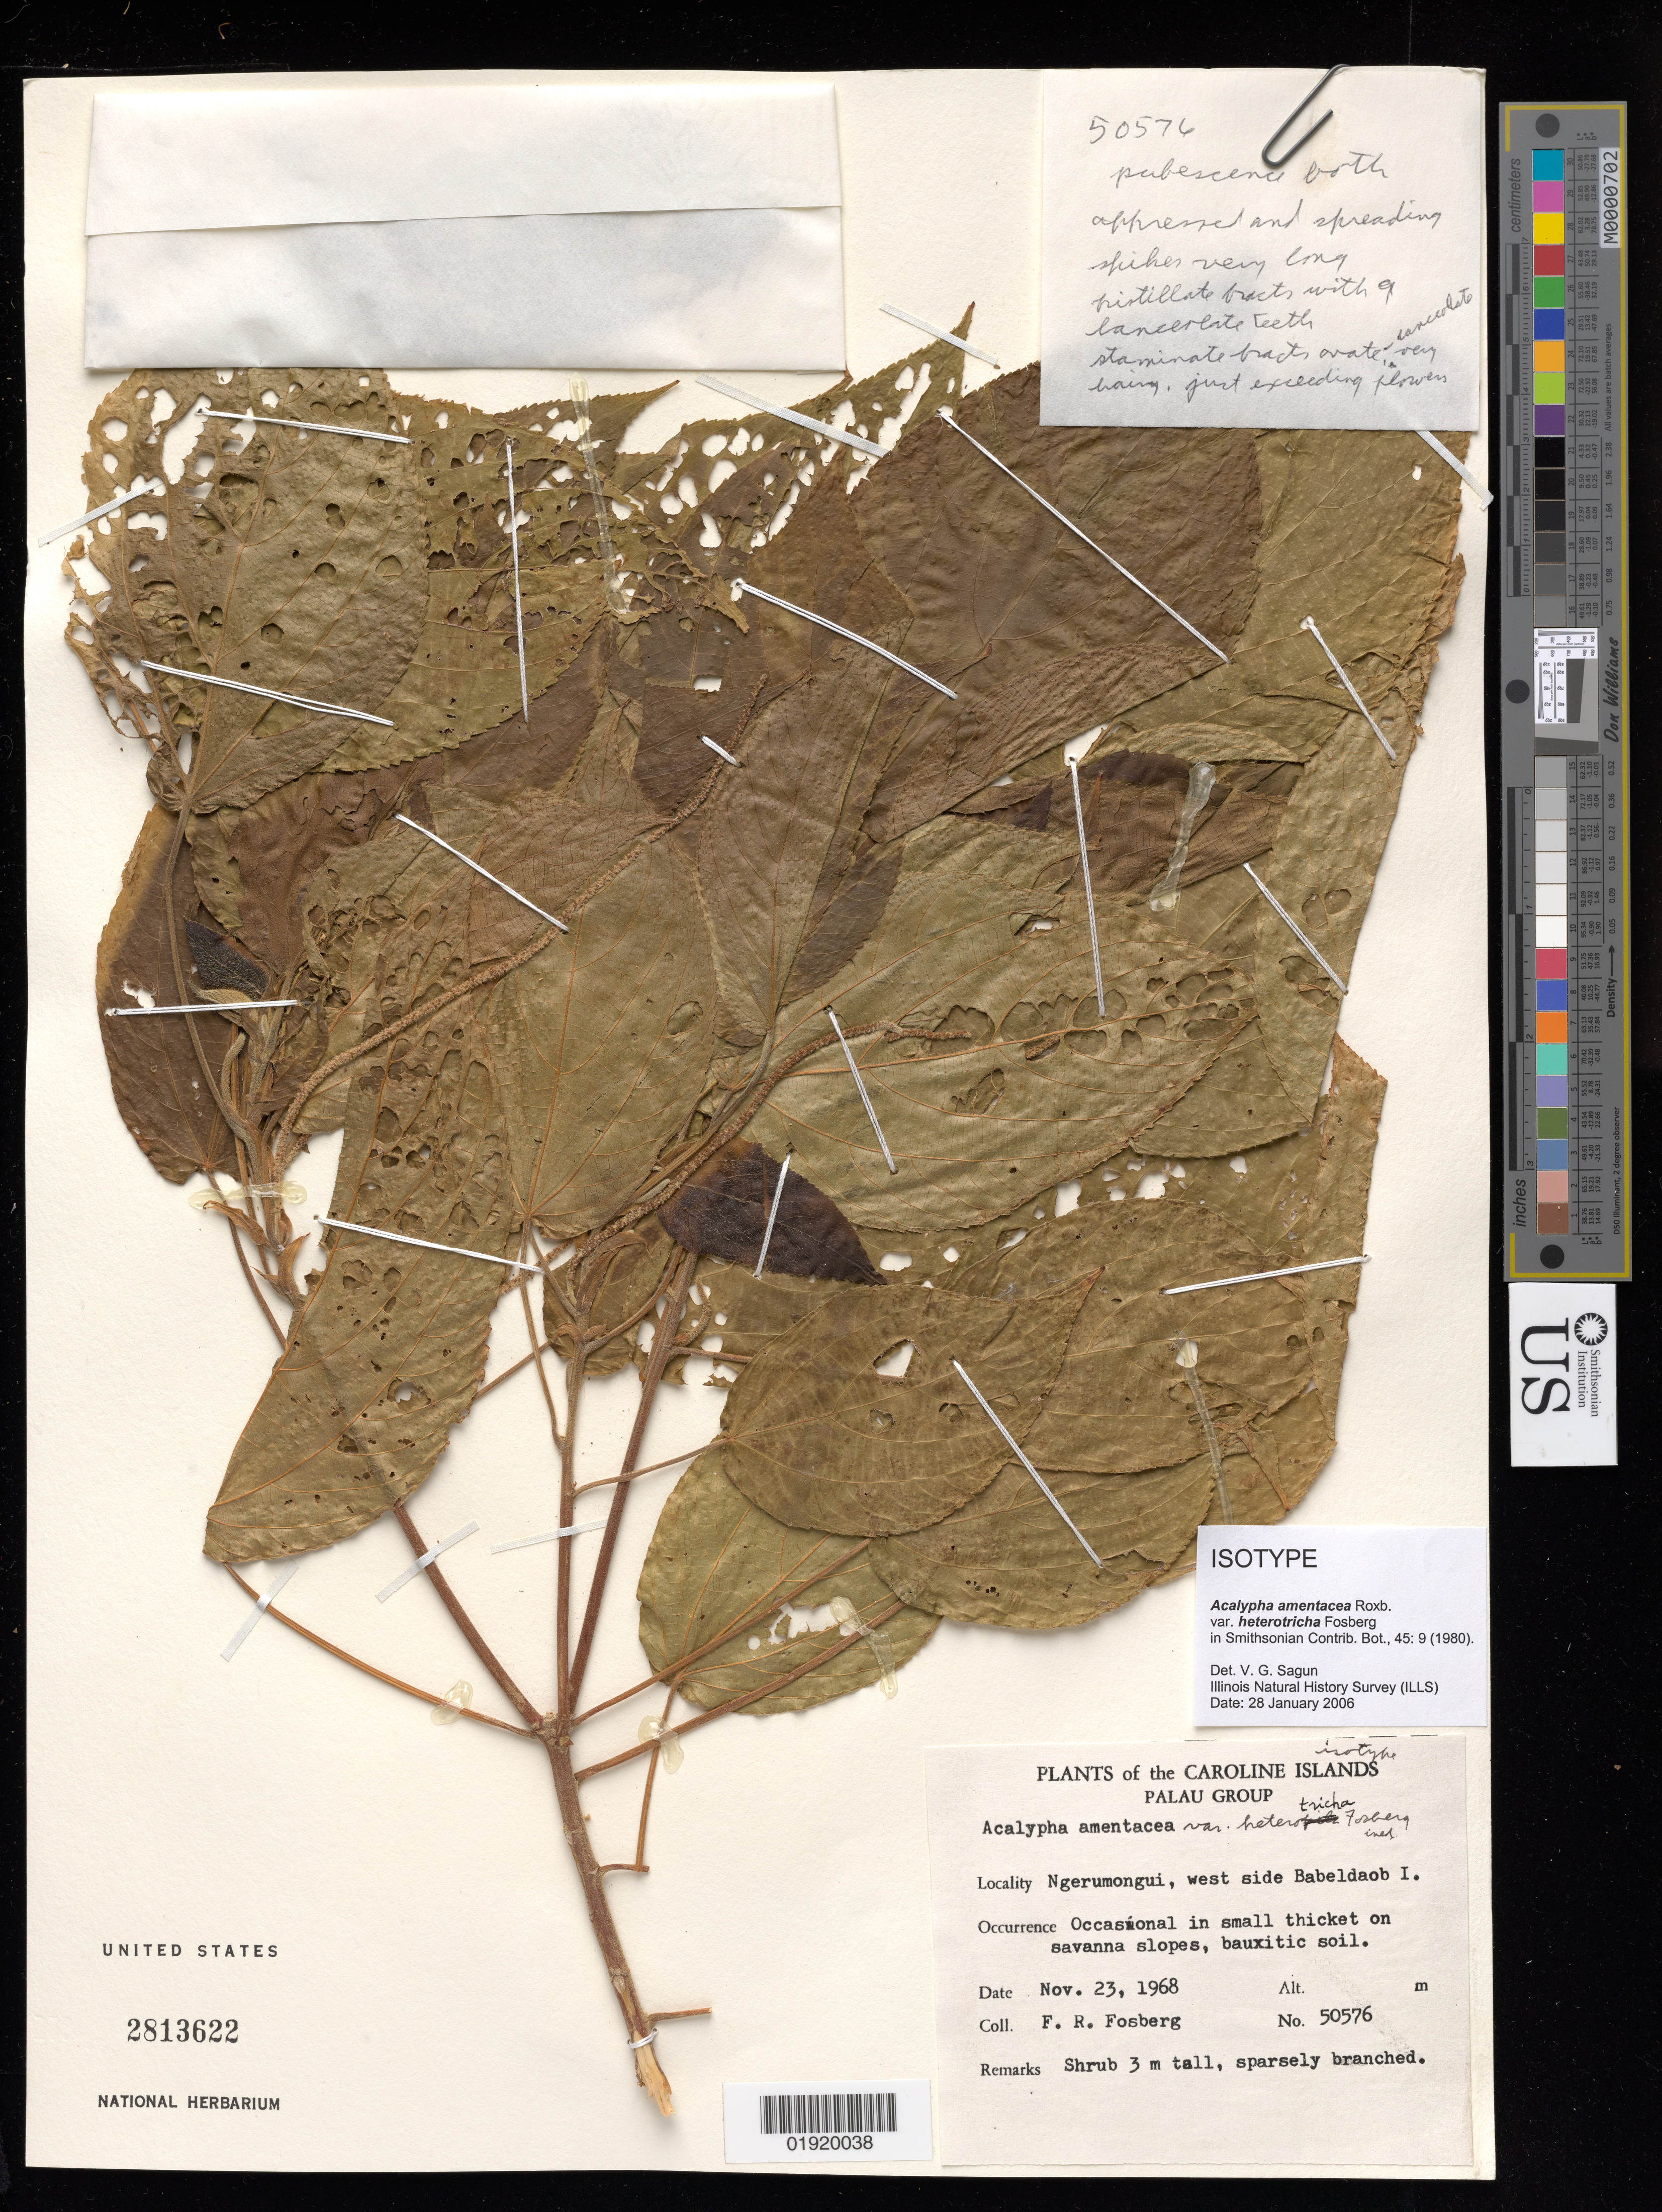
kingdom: Plantae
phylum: Tracheophyta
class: Magnoliopsida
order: Malpighiales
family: Euphorbiaceae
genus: Acalypha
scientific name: Acalypha amentacea var. heterotricha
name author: Fosberg in Fosberg & Sachet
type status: Isotype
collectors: F. R. Fosberg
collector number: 50576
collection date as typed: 23 Nov 1968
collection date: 1968-11-23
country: Palau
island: Babeldaob [Babelthuap]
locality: Caroline Islands, Palau group. Ngeromongui, west side Babeldaob I.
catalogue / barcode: US 2813622